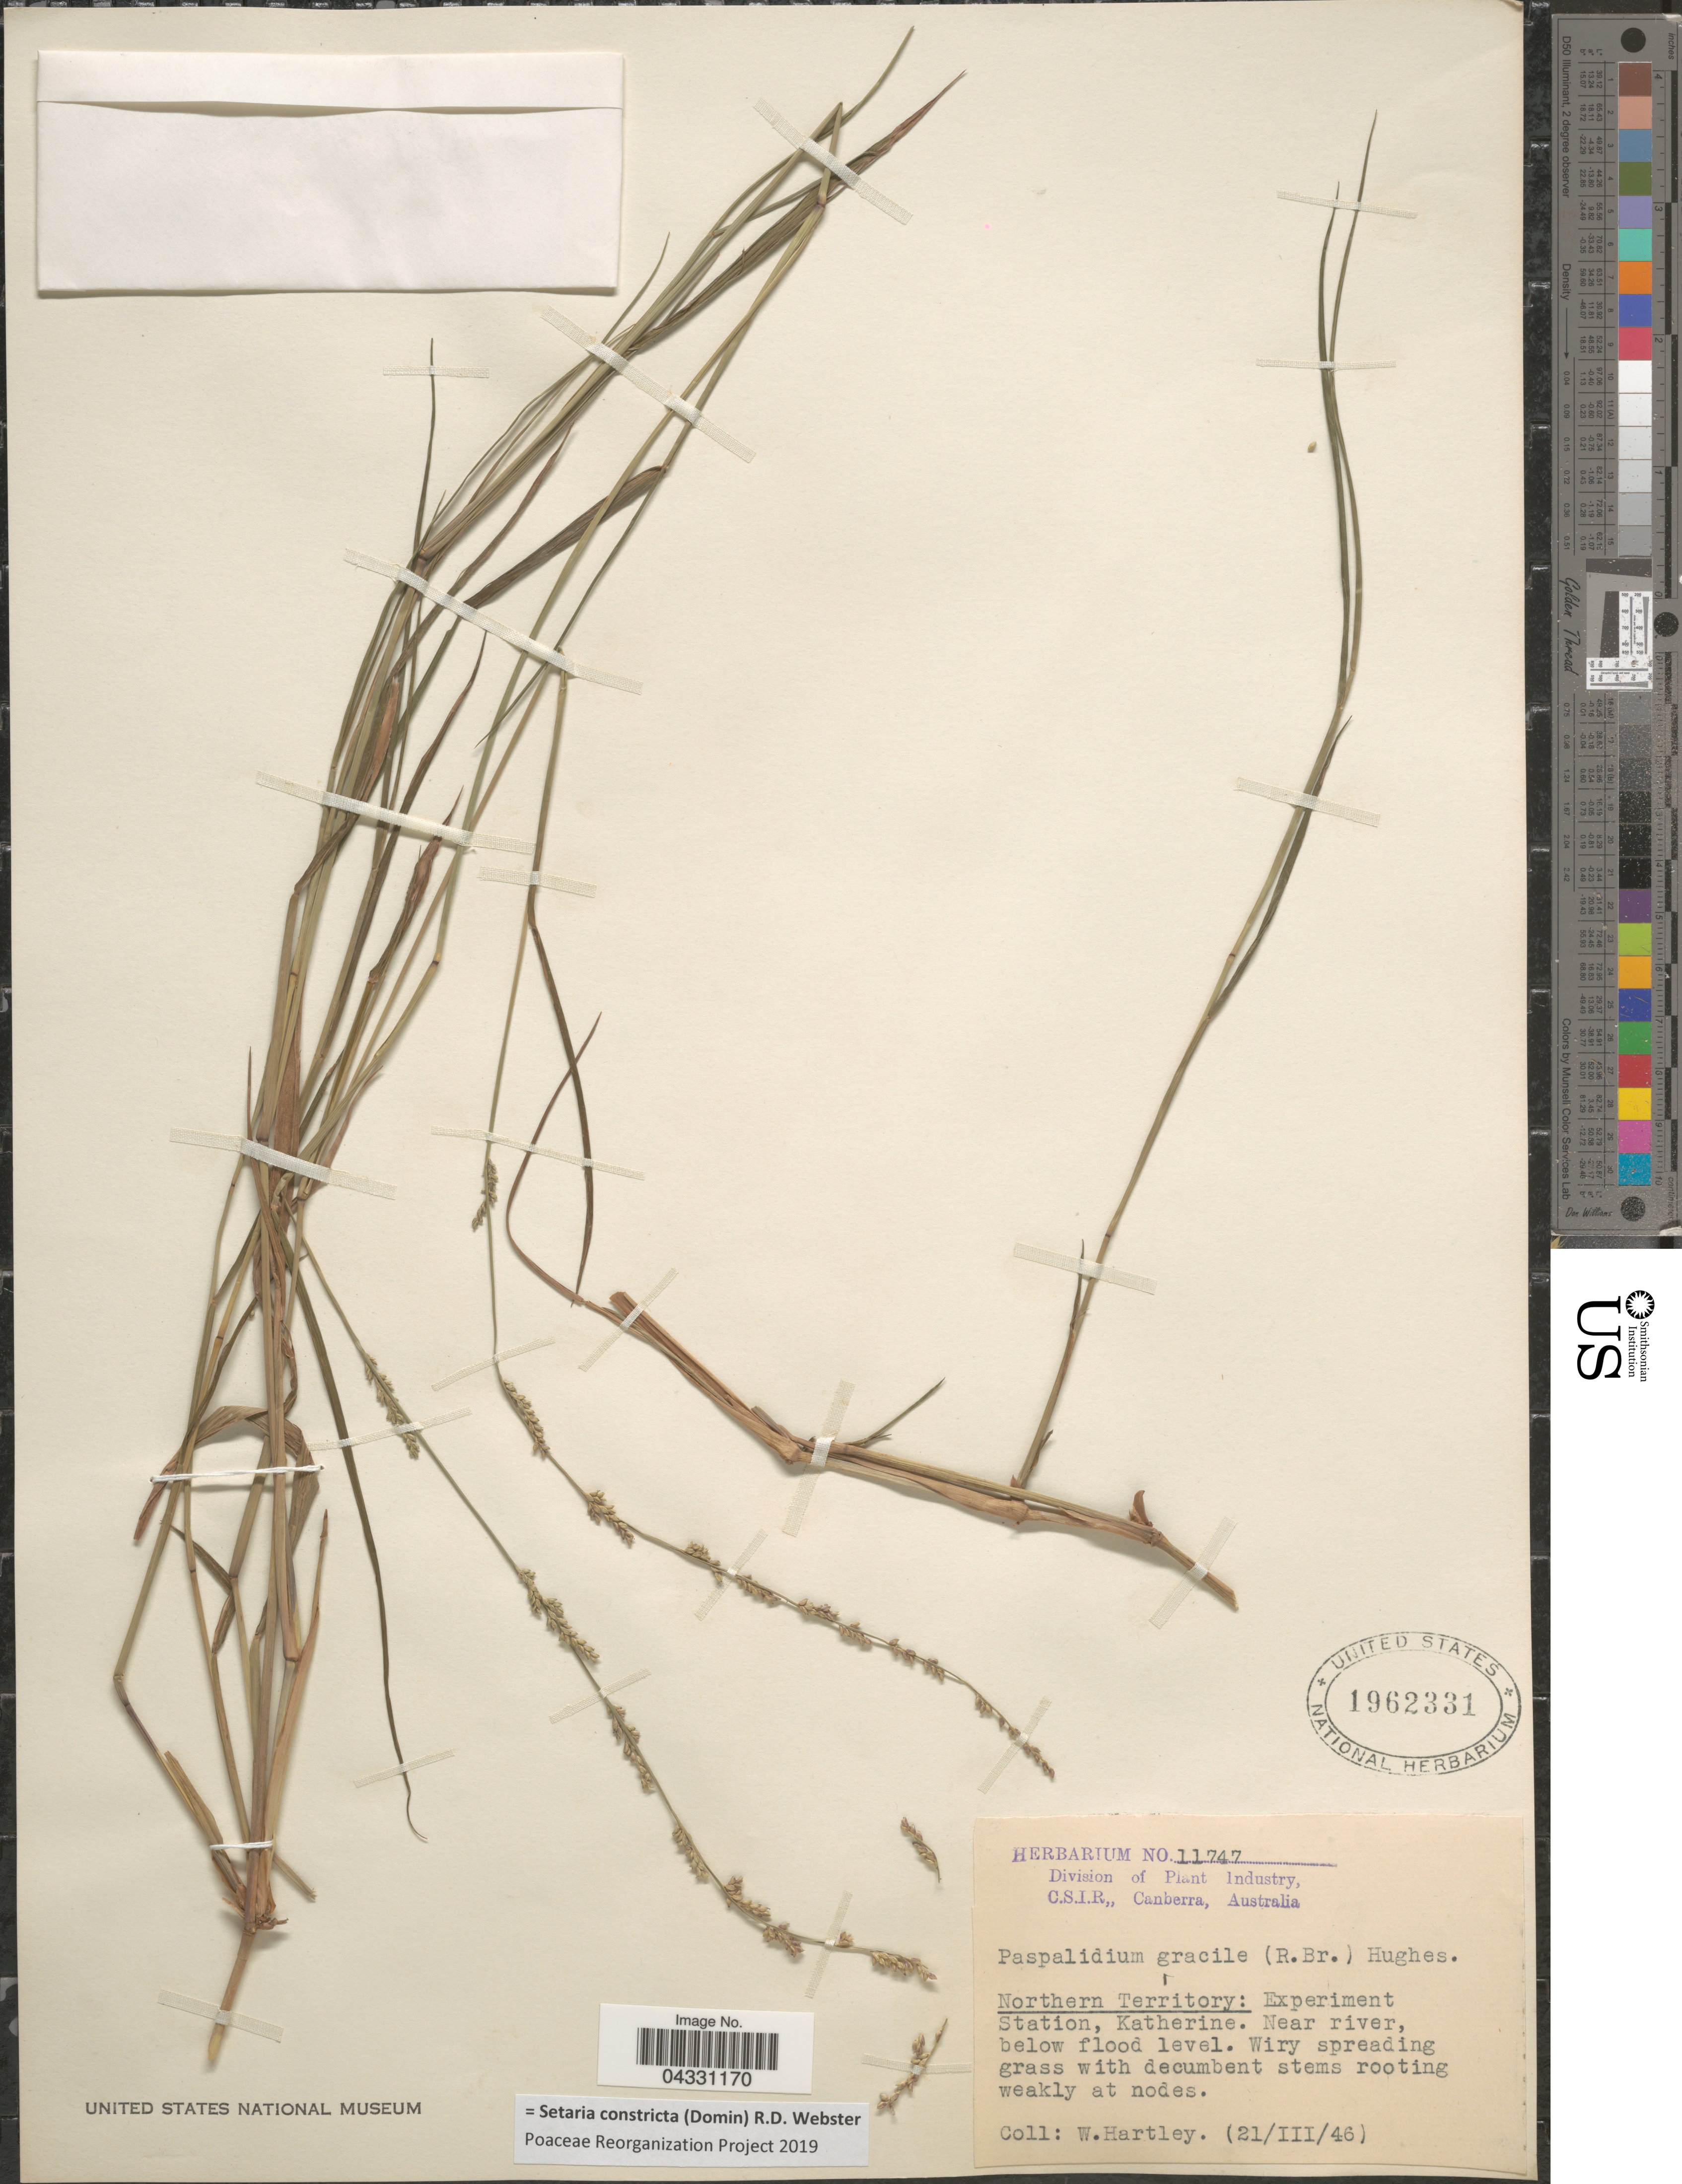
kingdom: Plantae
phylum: Tracheophyta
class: Liliopsida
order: Poales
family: Poaceae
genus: Setaria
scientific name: Setaria constricta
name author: (Domin) R.D. Webster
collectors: W. Hartley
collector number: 11747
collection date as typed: Transcribed d/m/y: 21/3/46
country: Australia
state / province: Northern Territory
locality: Experiment Station, Katherine.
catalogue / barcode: US 1962331